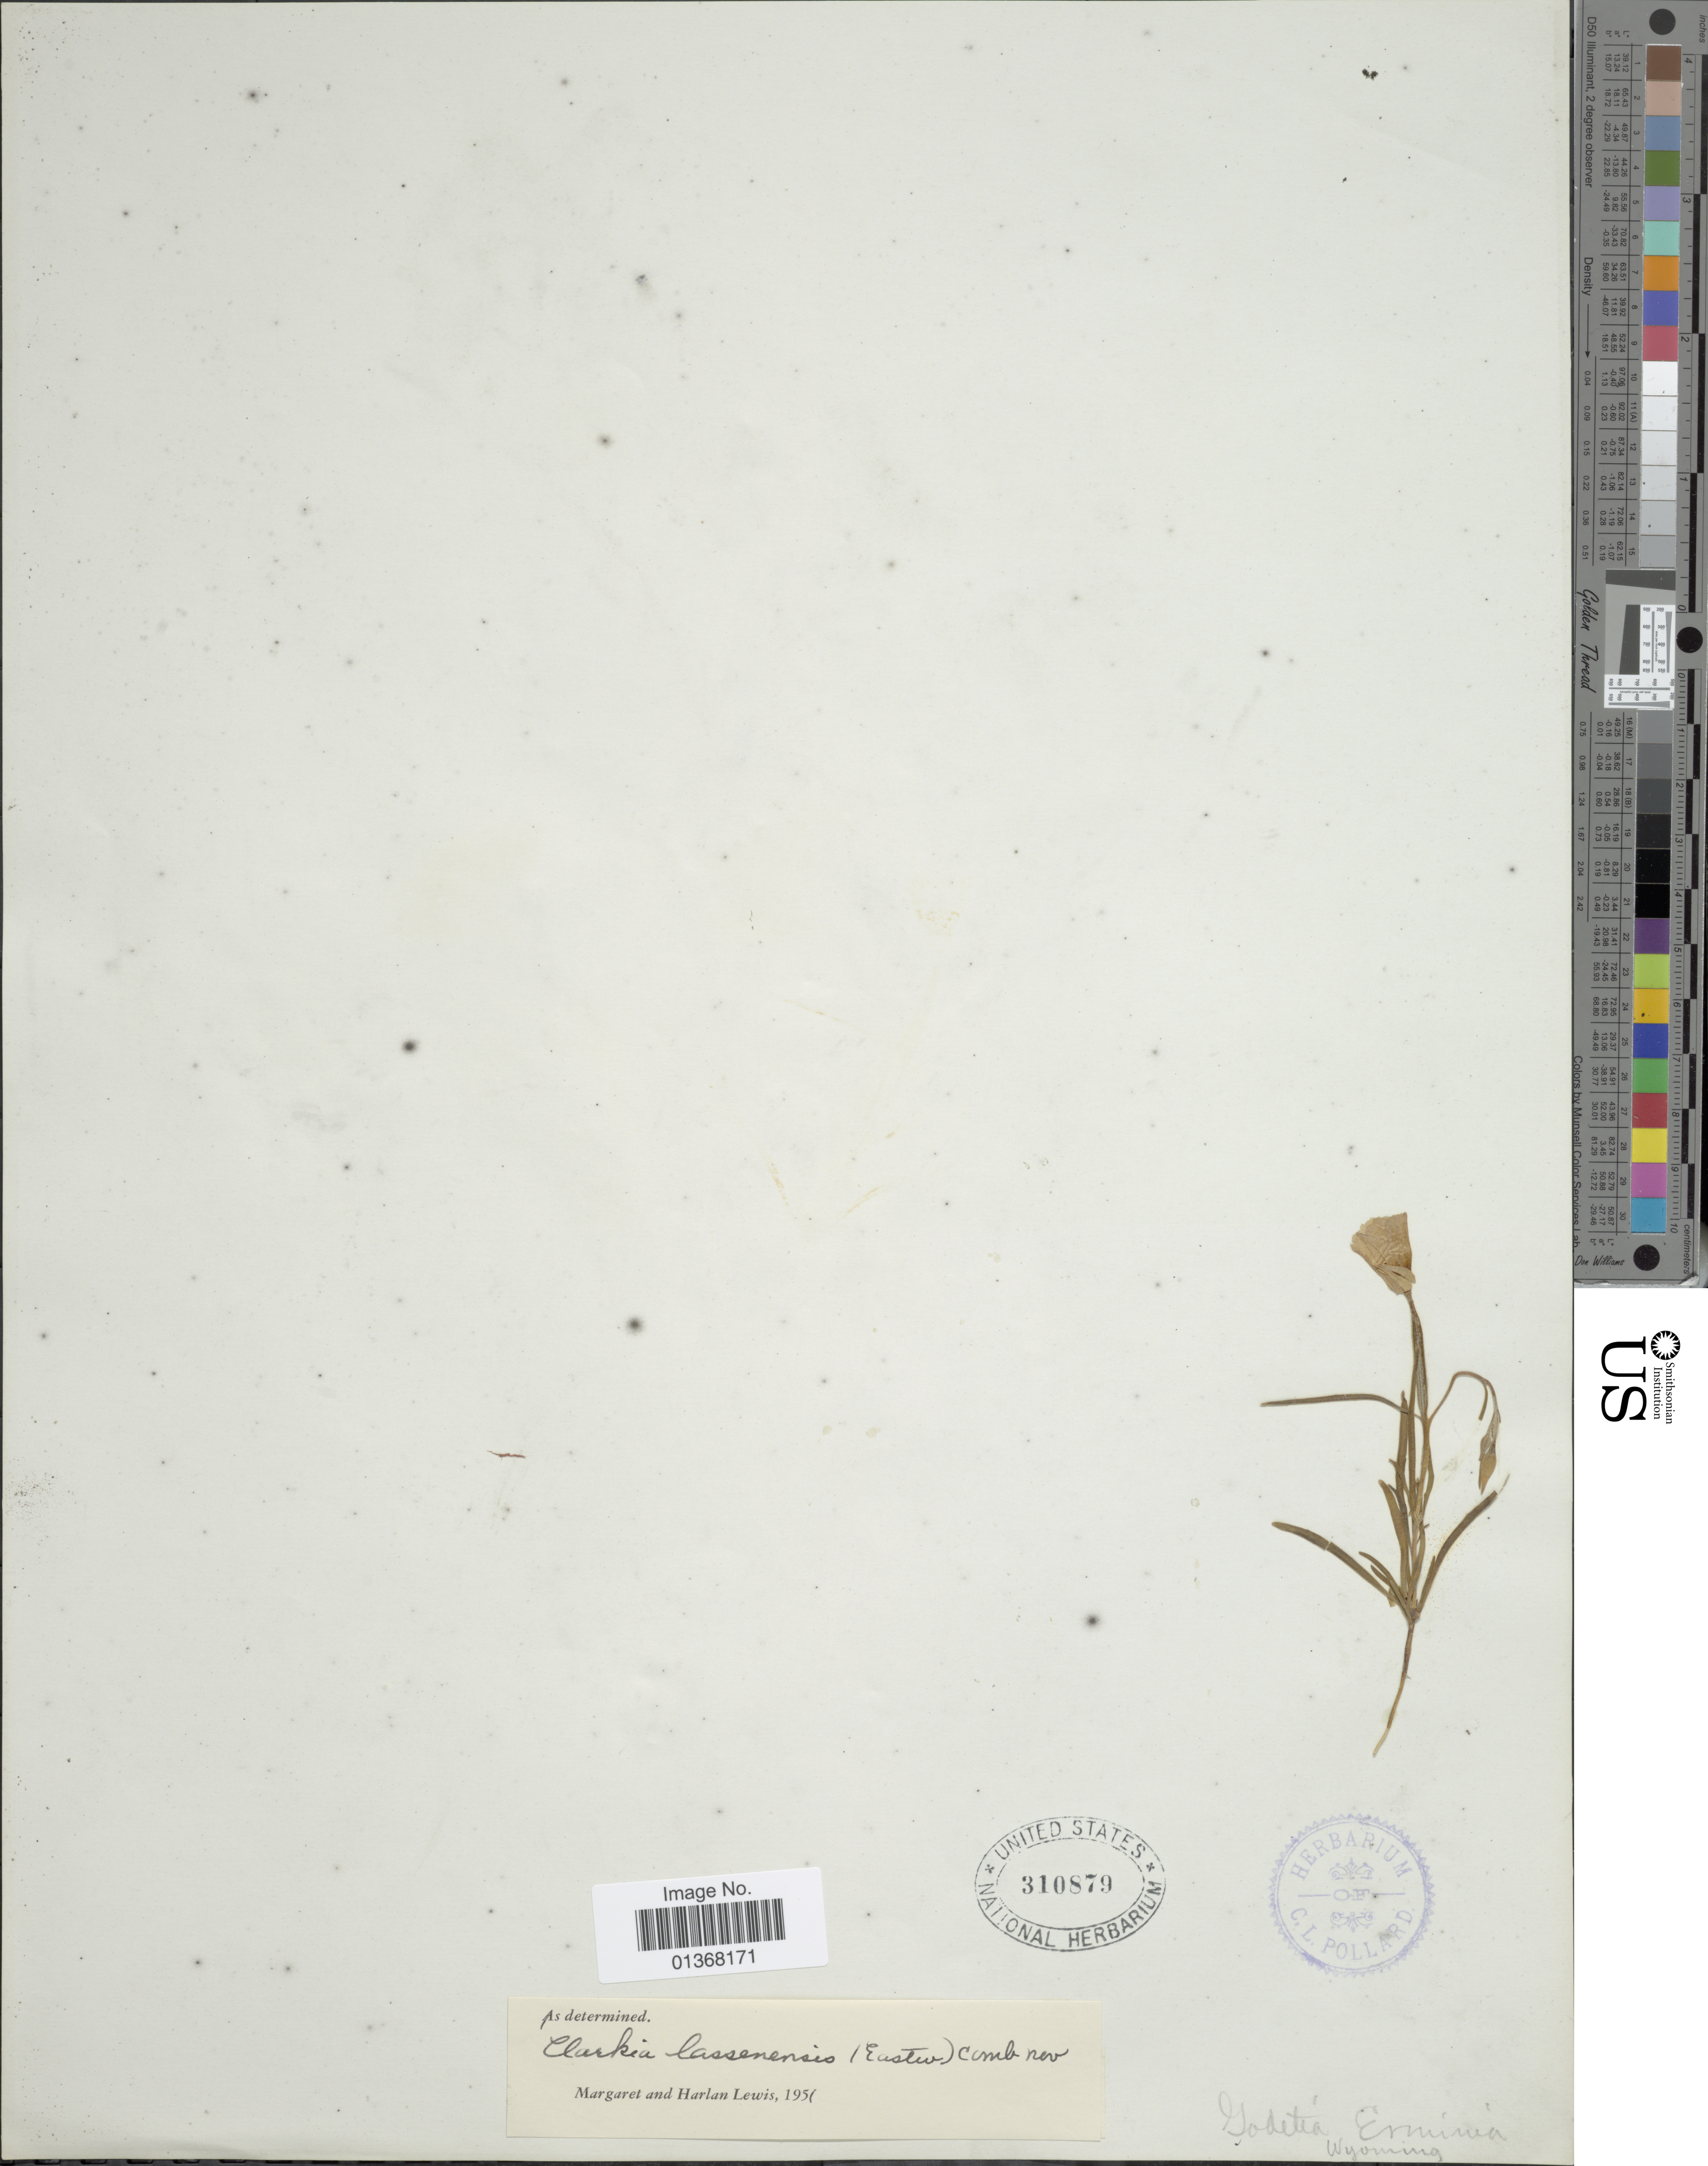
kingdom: Plantae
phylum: Tracheophyta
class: Magnoliopsida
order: Myrtales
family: Onagraceae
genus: Clarkia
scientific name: Clarkia lassenensis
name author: (Eastw.) F. H. Lewis & M.E. Lewis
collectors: ex herb. C.L. Pollard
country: United States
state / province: Wyoming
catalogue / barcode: US 310879